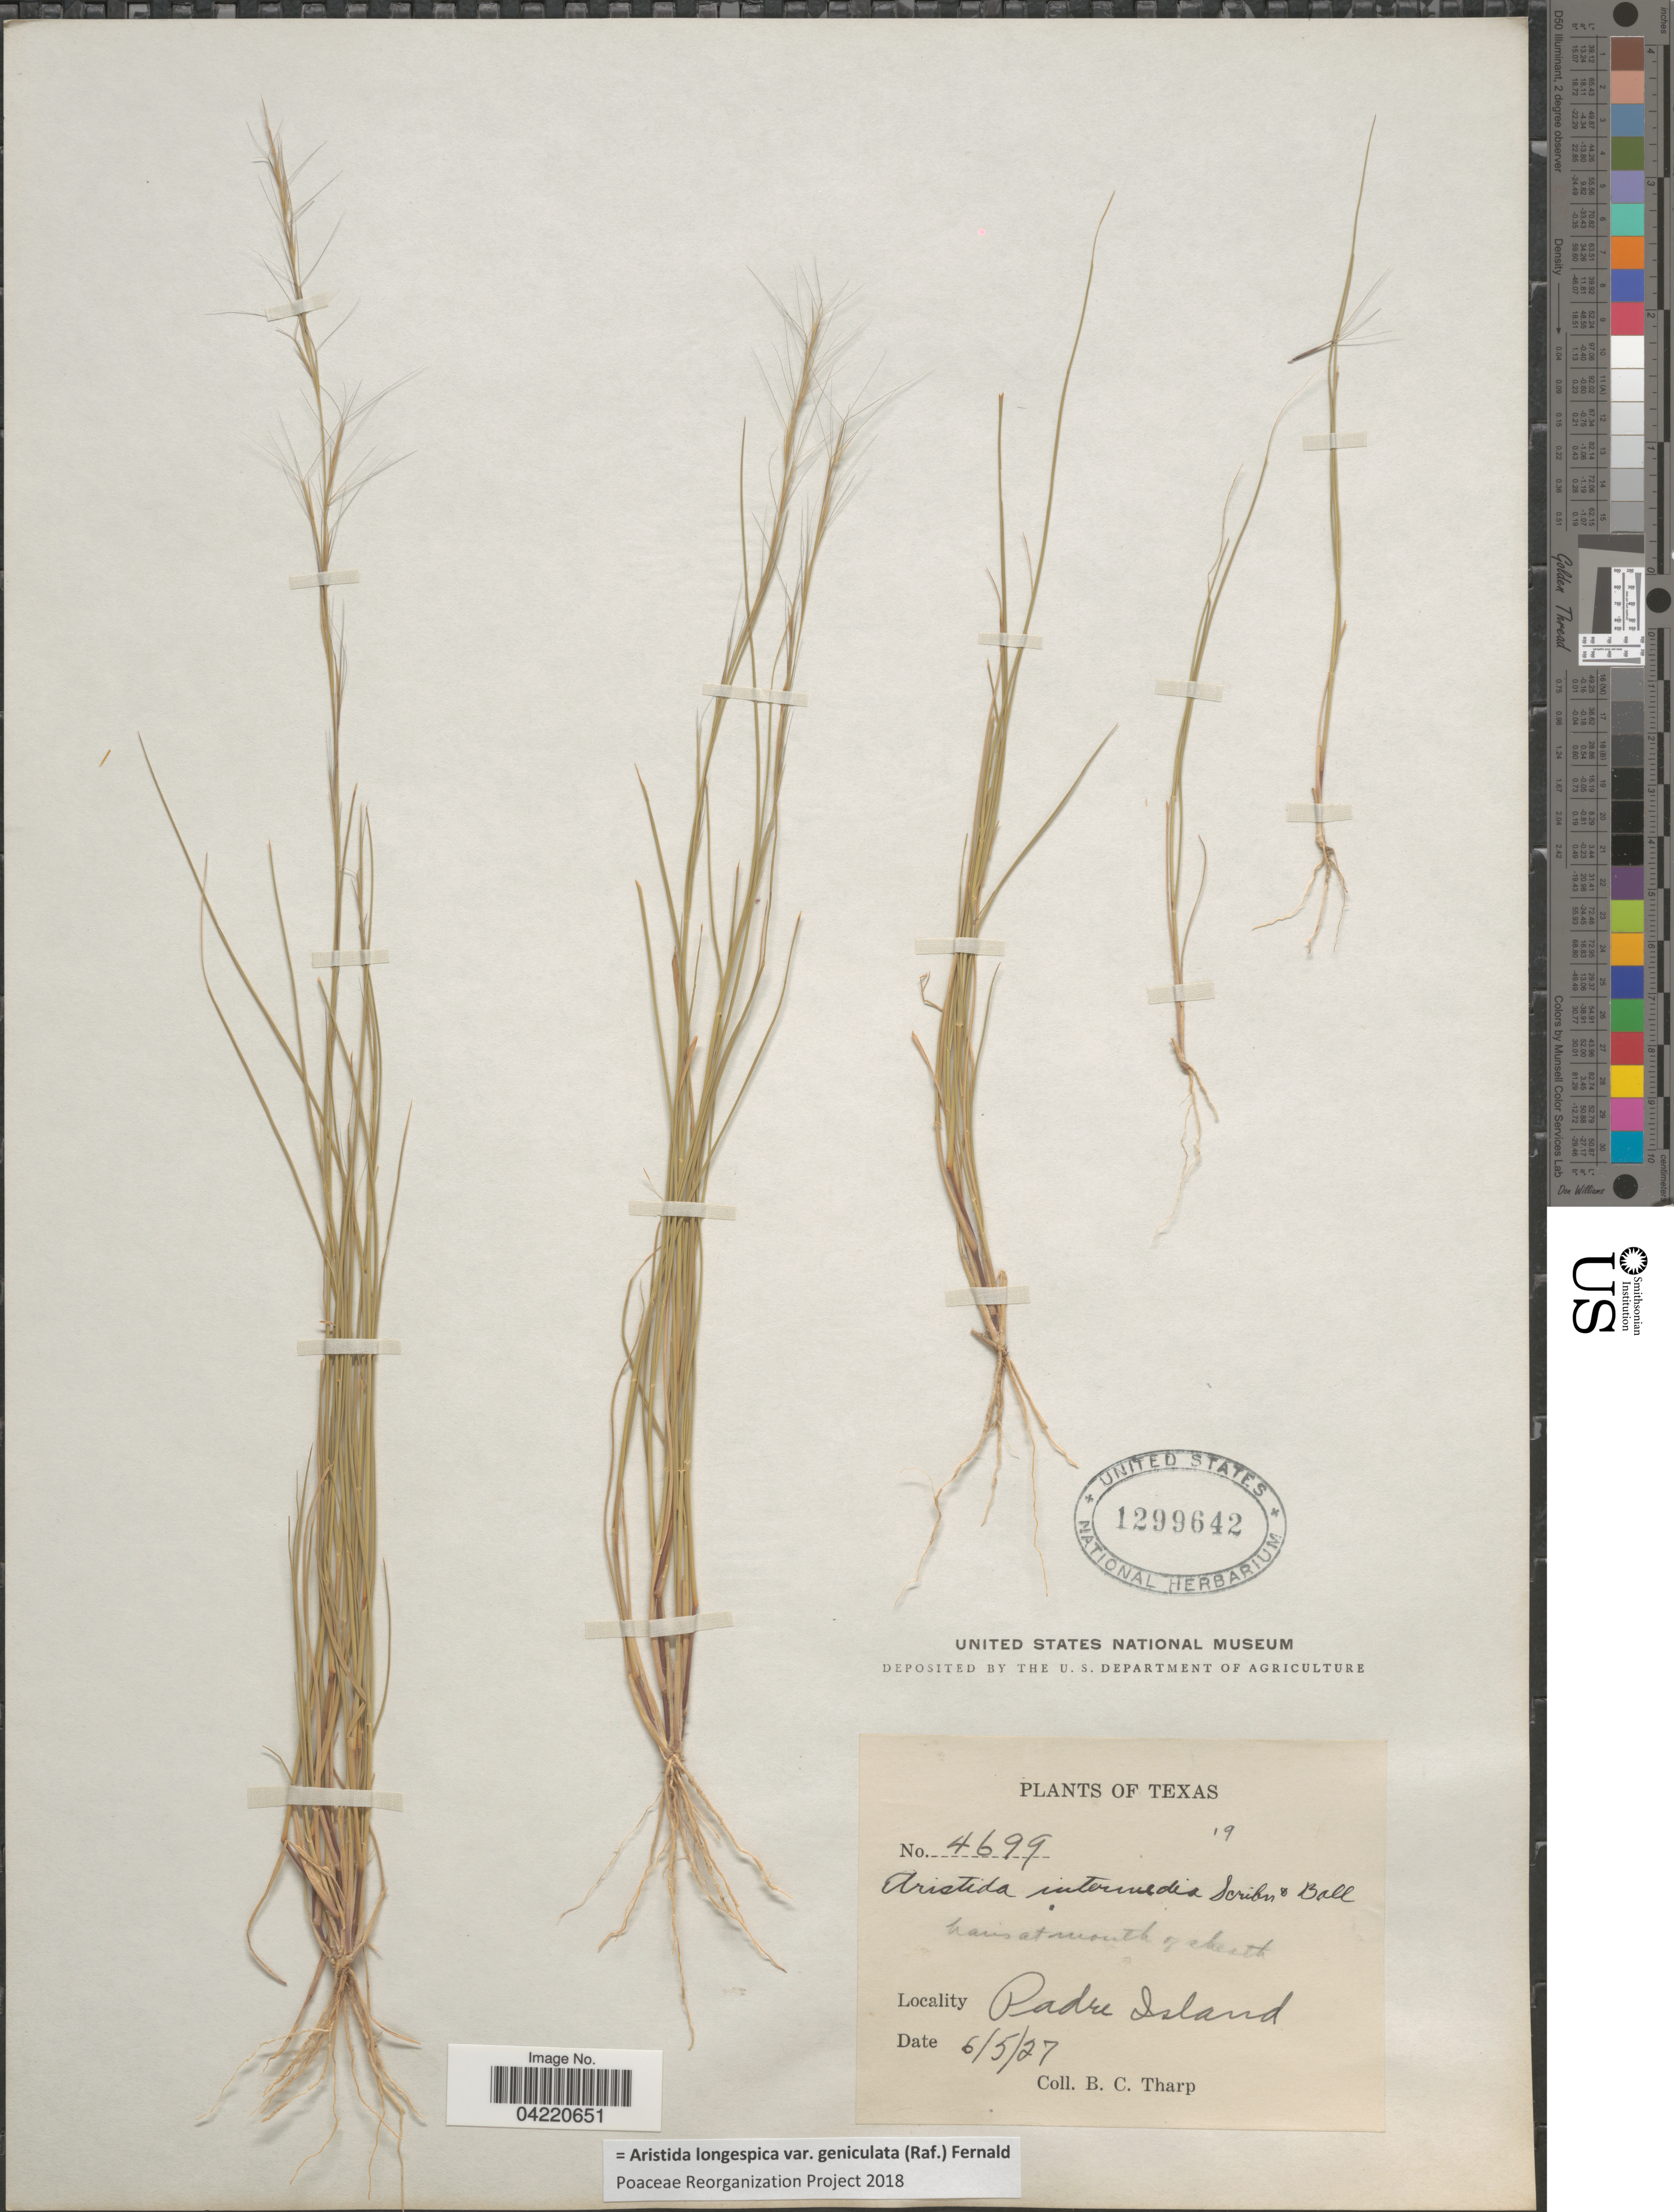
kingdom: Plantae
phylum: Tracheophyta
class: Liliopsida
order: Poales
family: Poaceae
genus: Aristida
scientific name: Aristida longespica var. geniculata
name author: (Raf.) Fernald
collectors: B. C. Tharp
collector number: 4699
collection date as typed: Transcribed d/m/y: 5/6/27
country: United States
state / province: Texas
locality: Padre Island.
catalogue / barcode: US 1299642